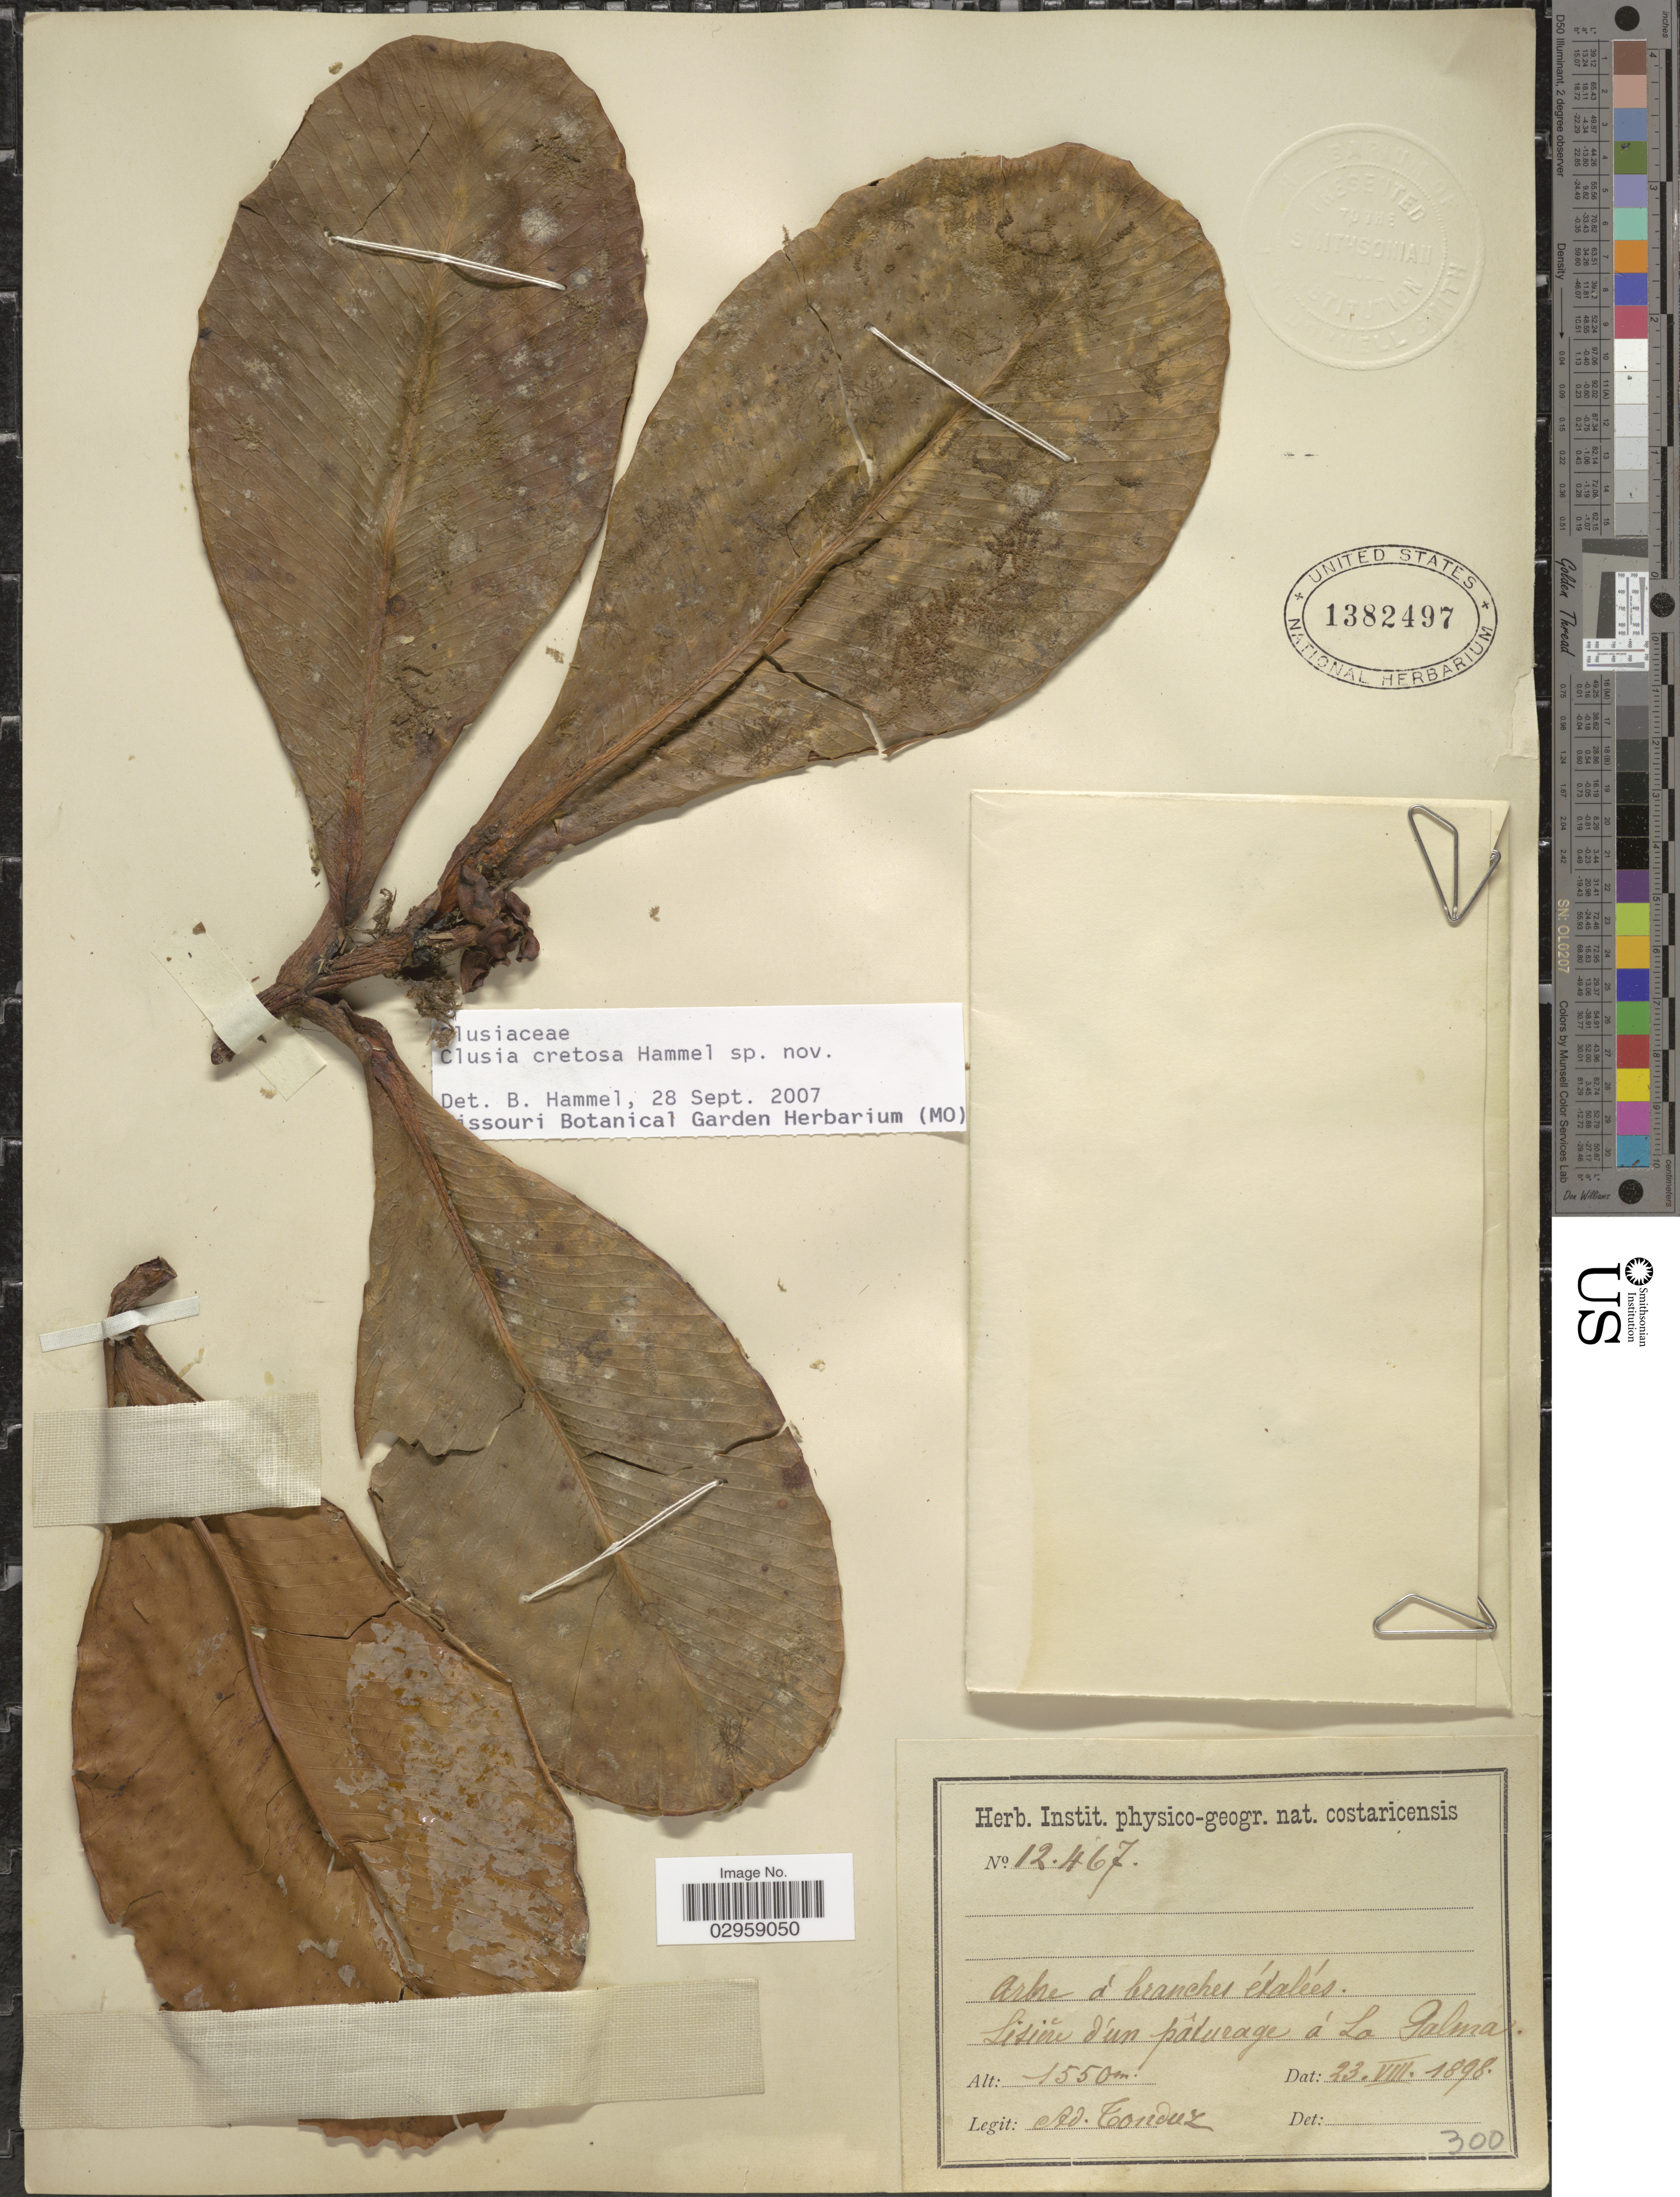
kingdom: Plantae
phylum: Tracheophyta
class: Magnoliopsida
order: Malpighiales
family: Clusiaceae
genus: Clusia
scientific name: Clusia cretosa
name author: Hammel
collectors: A. Tonduz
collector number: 12467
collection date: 1898-08-23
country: Costa Rica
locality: Lisiére d'un pâturage á La Palma.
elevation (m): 1550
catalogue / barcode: US 1382497